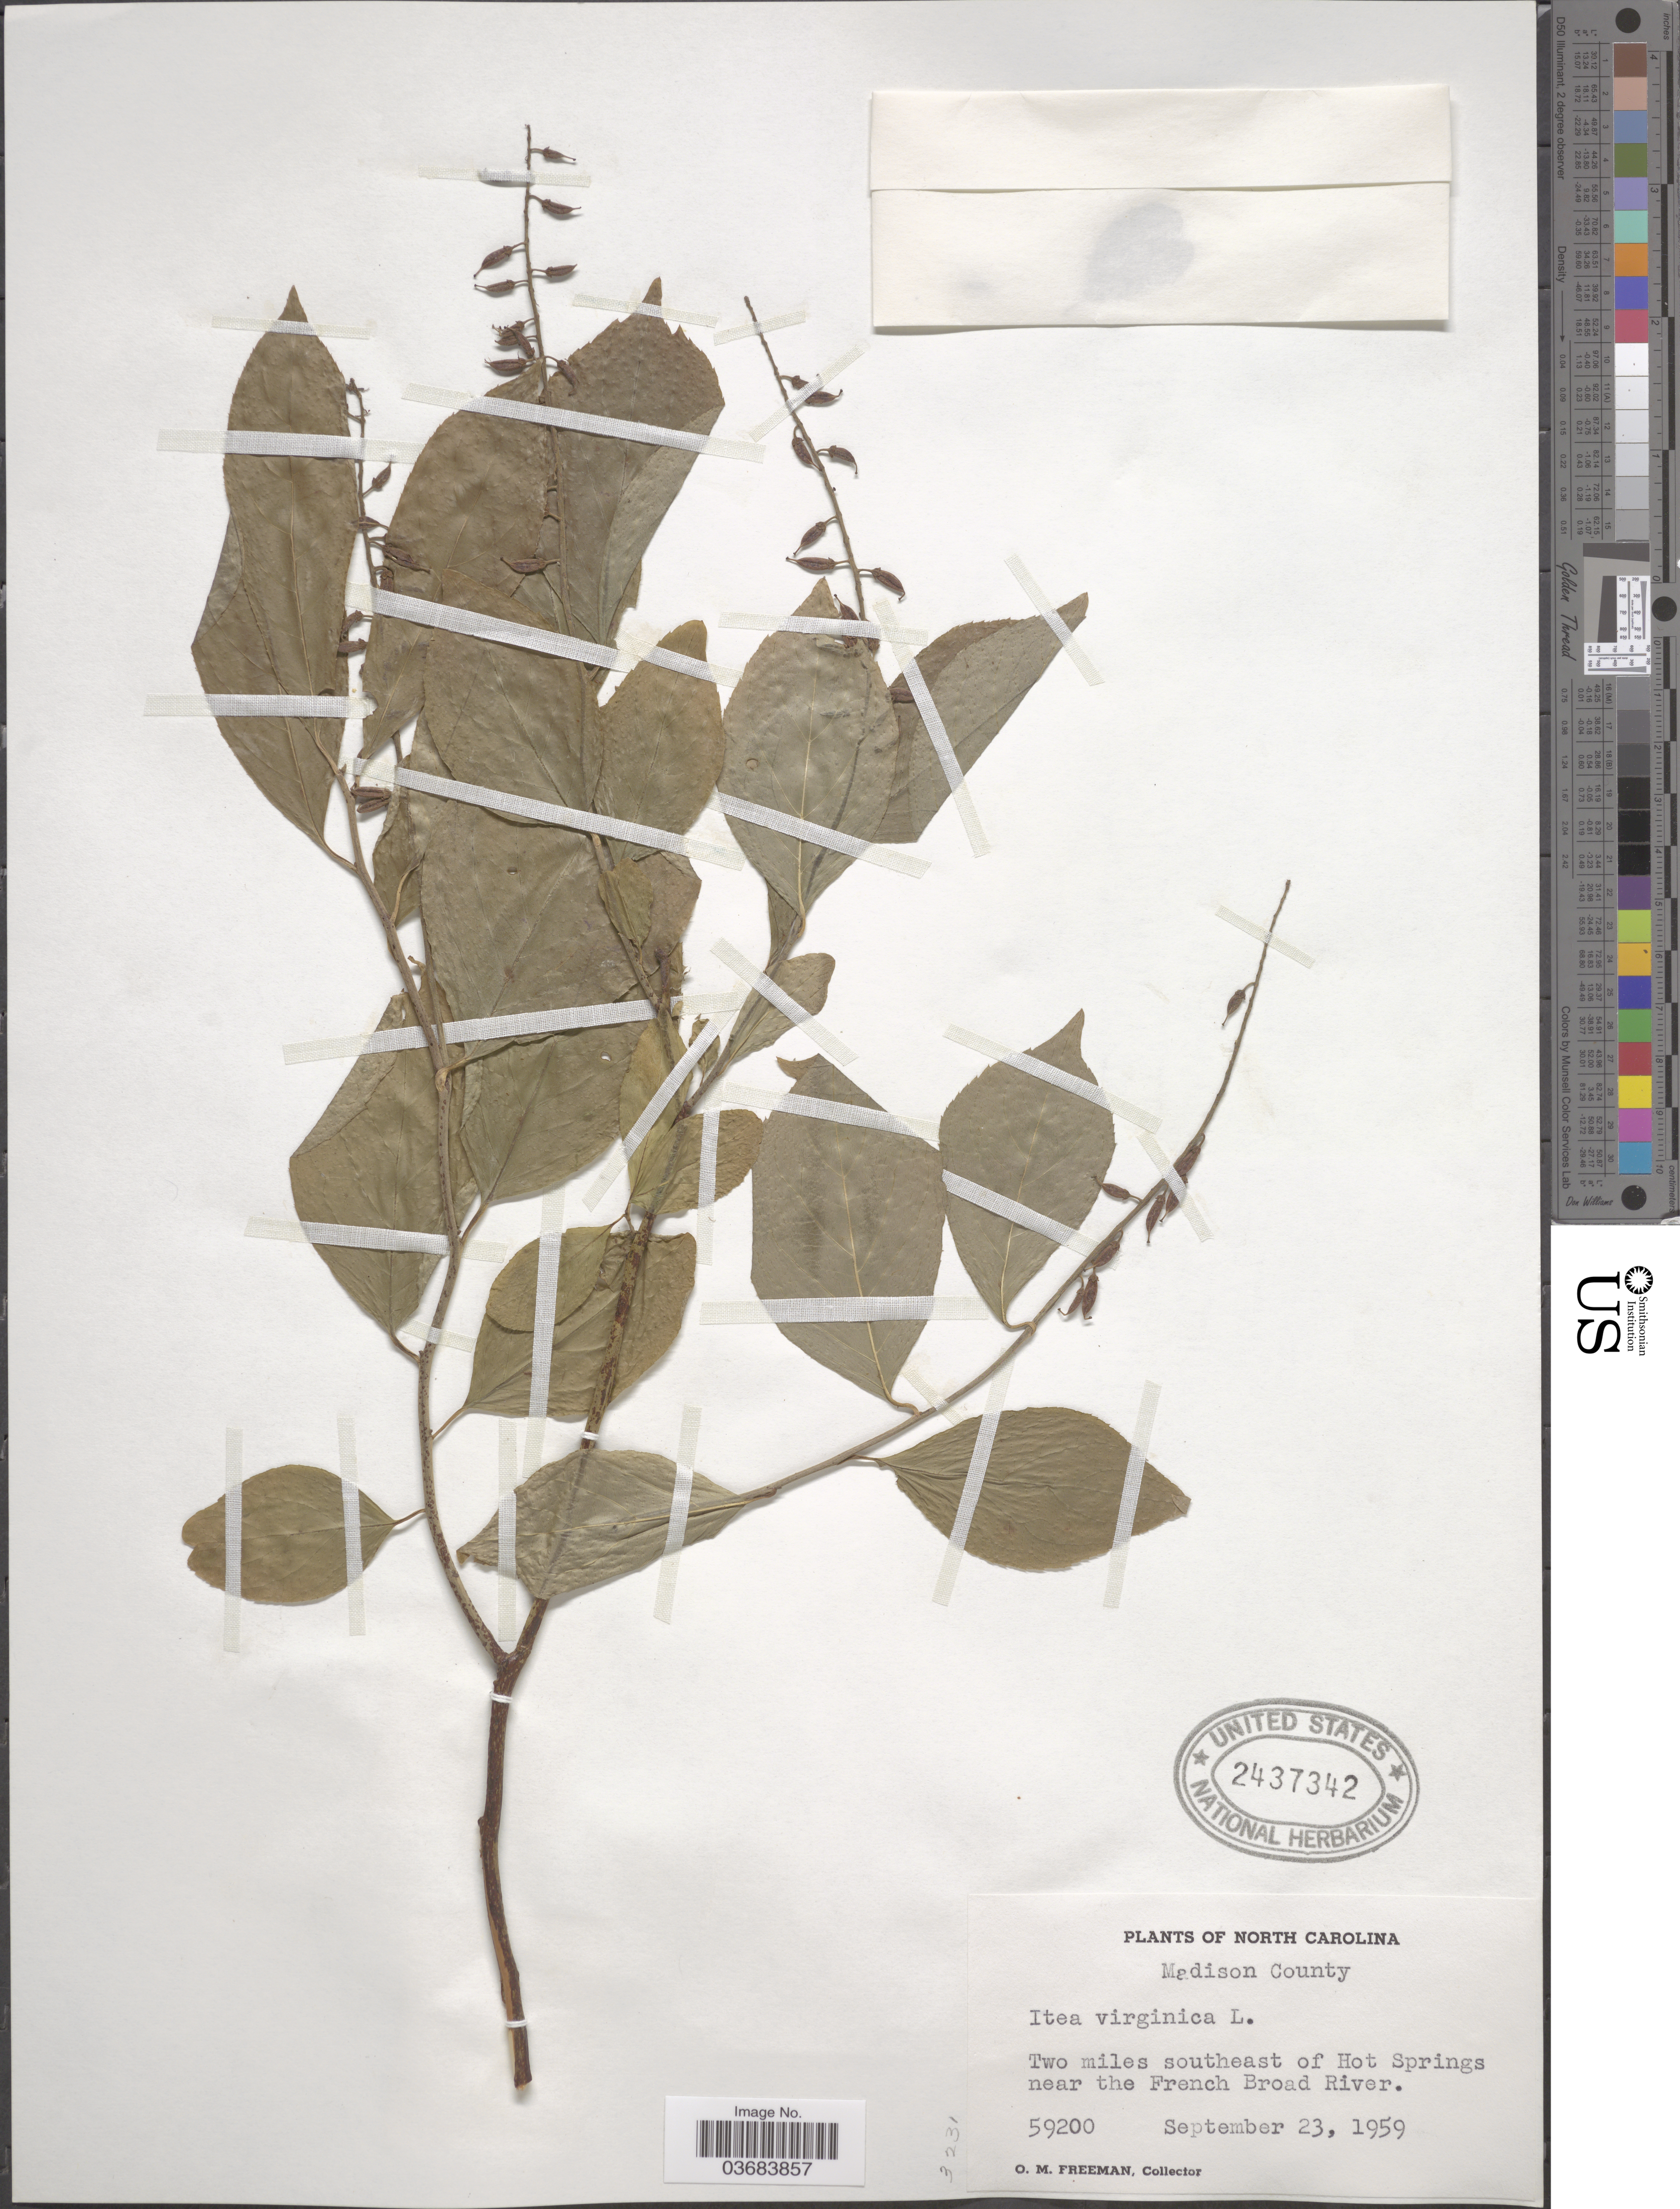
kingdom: Plantae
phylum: Tracheophyta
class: Magnoliopsida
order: Saxifragales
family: Iteaceae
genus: Itea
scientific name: Itea virginica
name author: L.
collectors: O. Freeman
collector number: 59200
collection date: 1959-09-23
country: United States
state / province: North Carolina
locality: Madison County. Two miles southeast of Hot Springs near the French Broad River.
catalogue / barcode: US 2437342